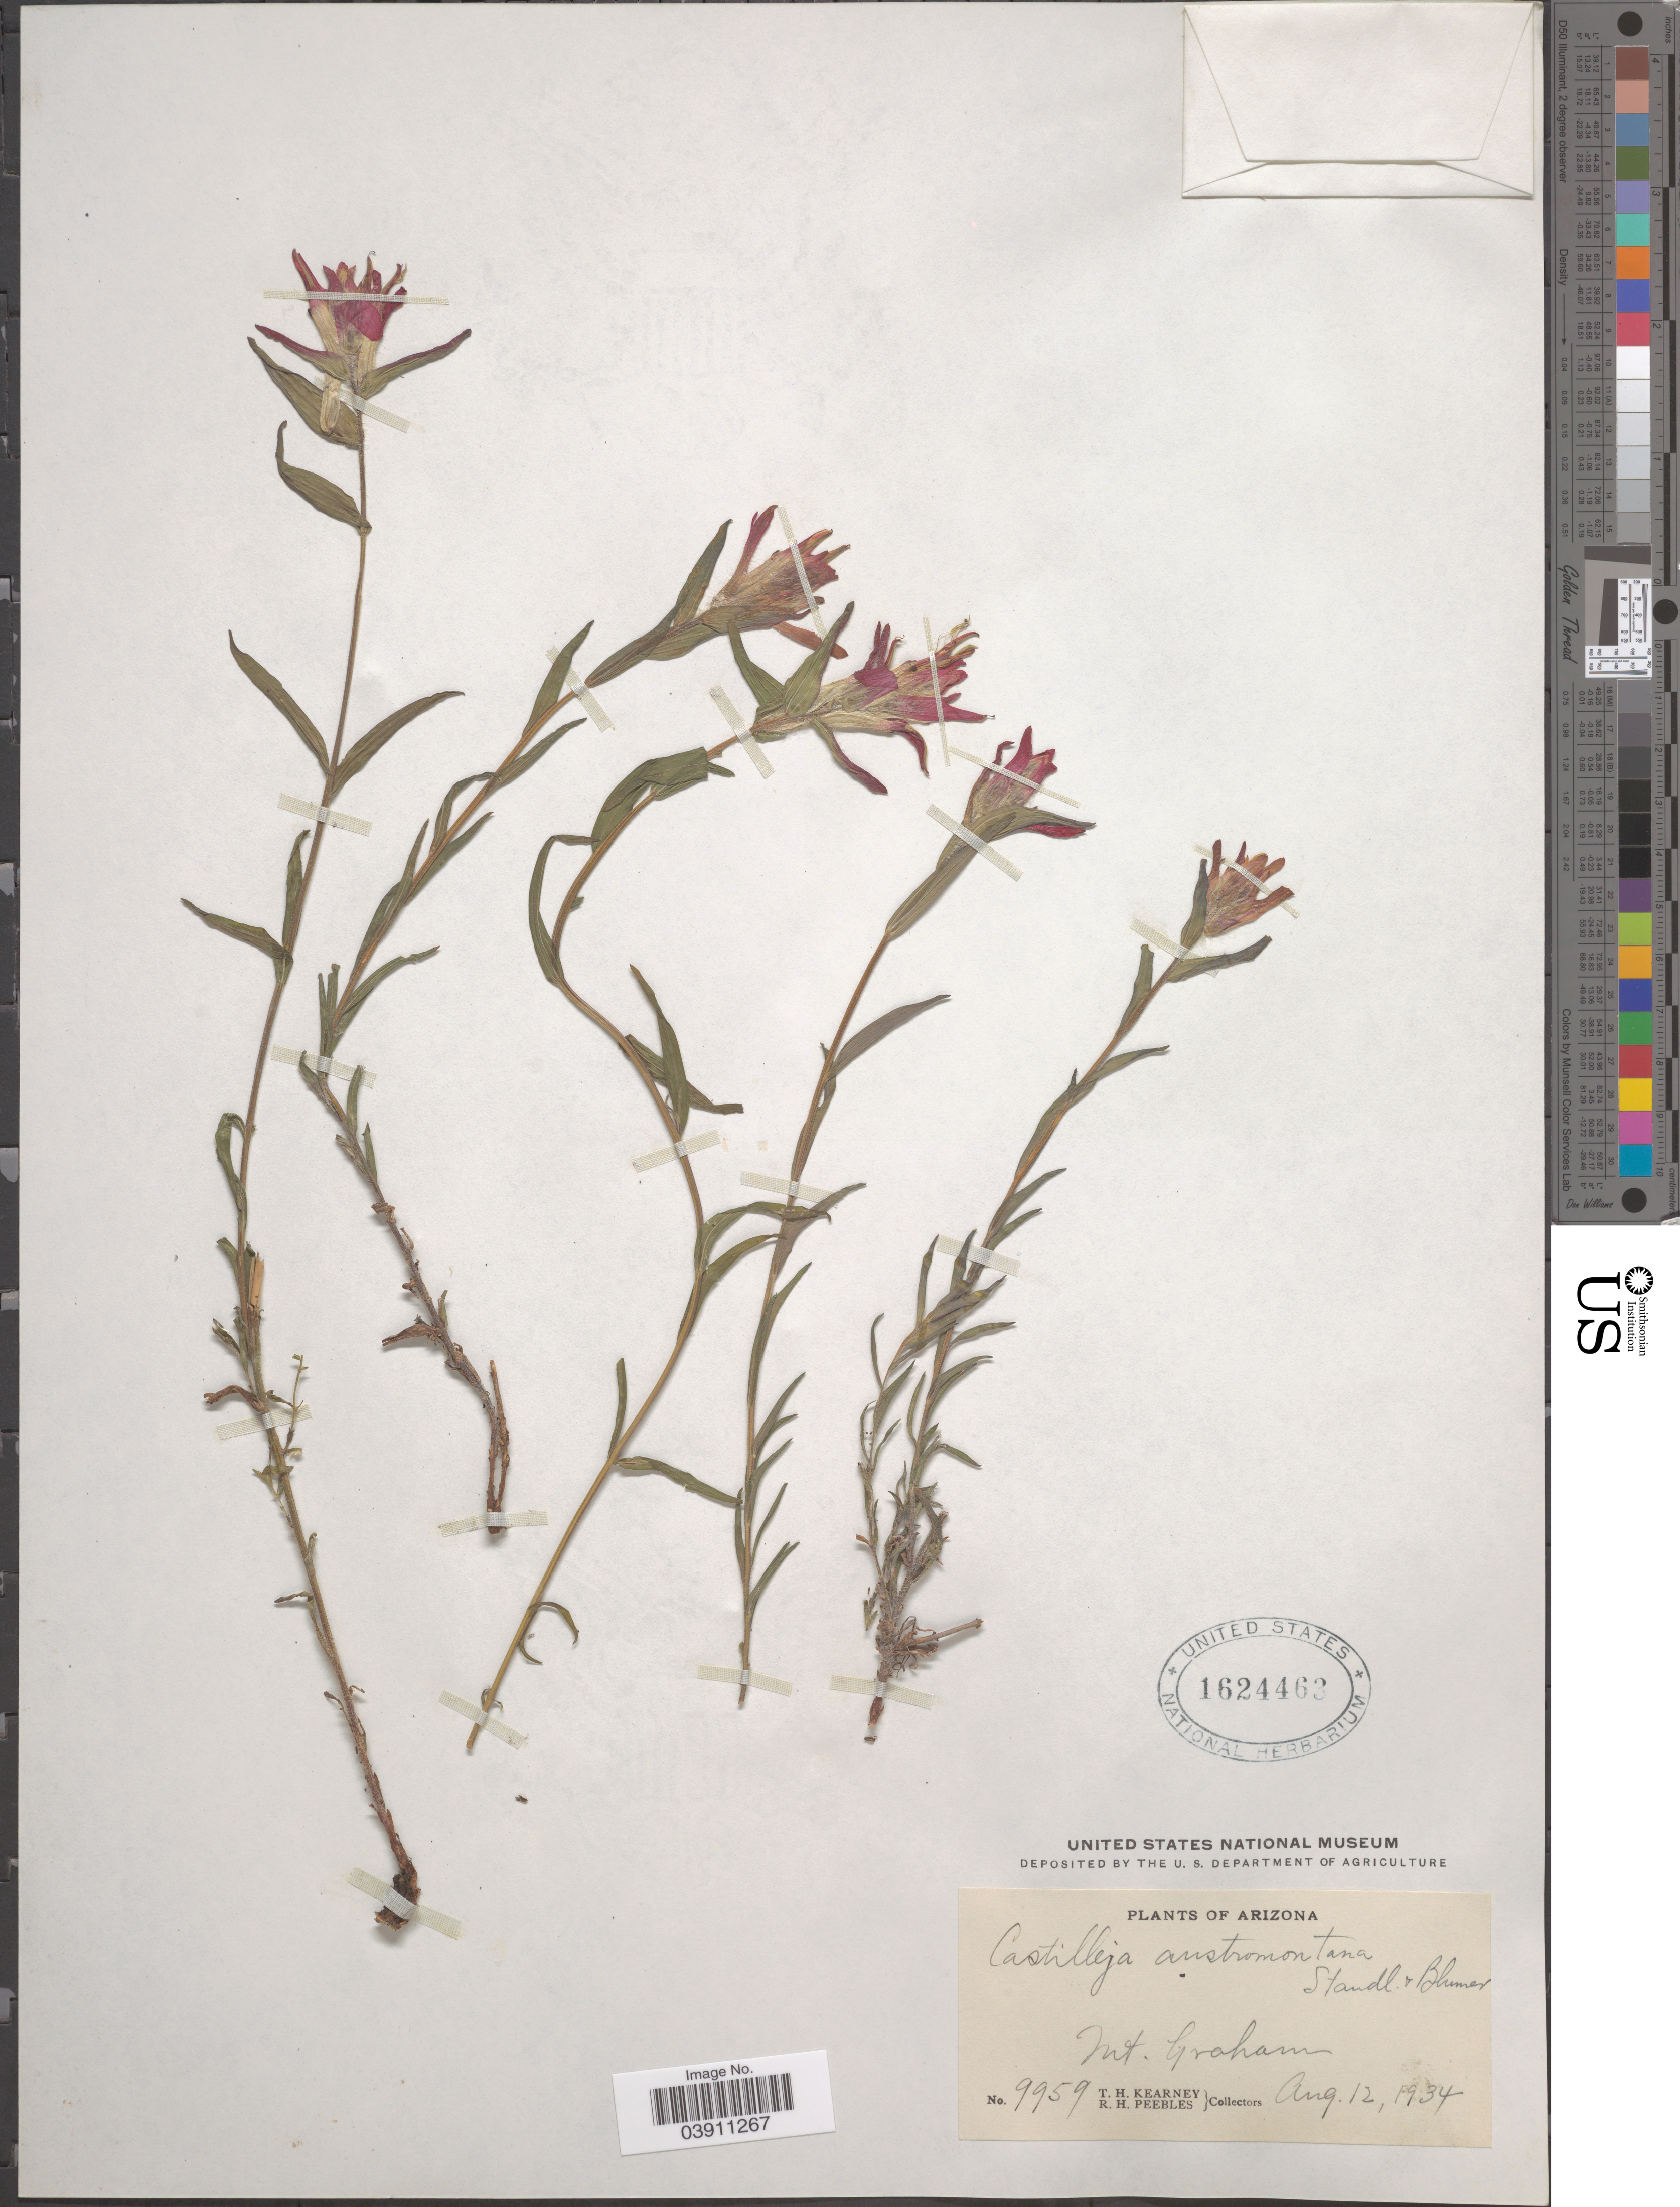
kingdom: Plantae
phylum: Tracheophyta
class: Magnoliopsida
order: Lamiales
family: Orobanchaceae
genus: Castilleja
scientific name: Castilleja austromontana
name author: Standl. & Blumer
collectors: T. H. Kearney & R. H. Peebles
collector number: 9959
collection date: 1934-08-12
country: United States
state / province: Arizona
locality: Mt. Graham.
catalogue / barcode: US 1624463